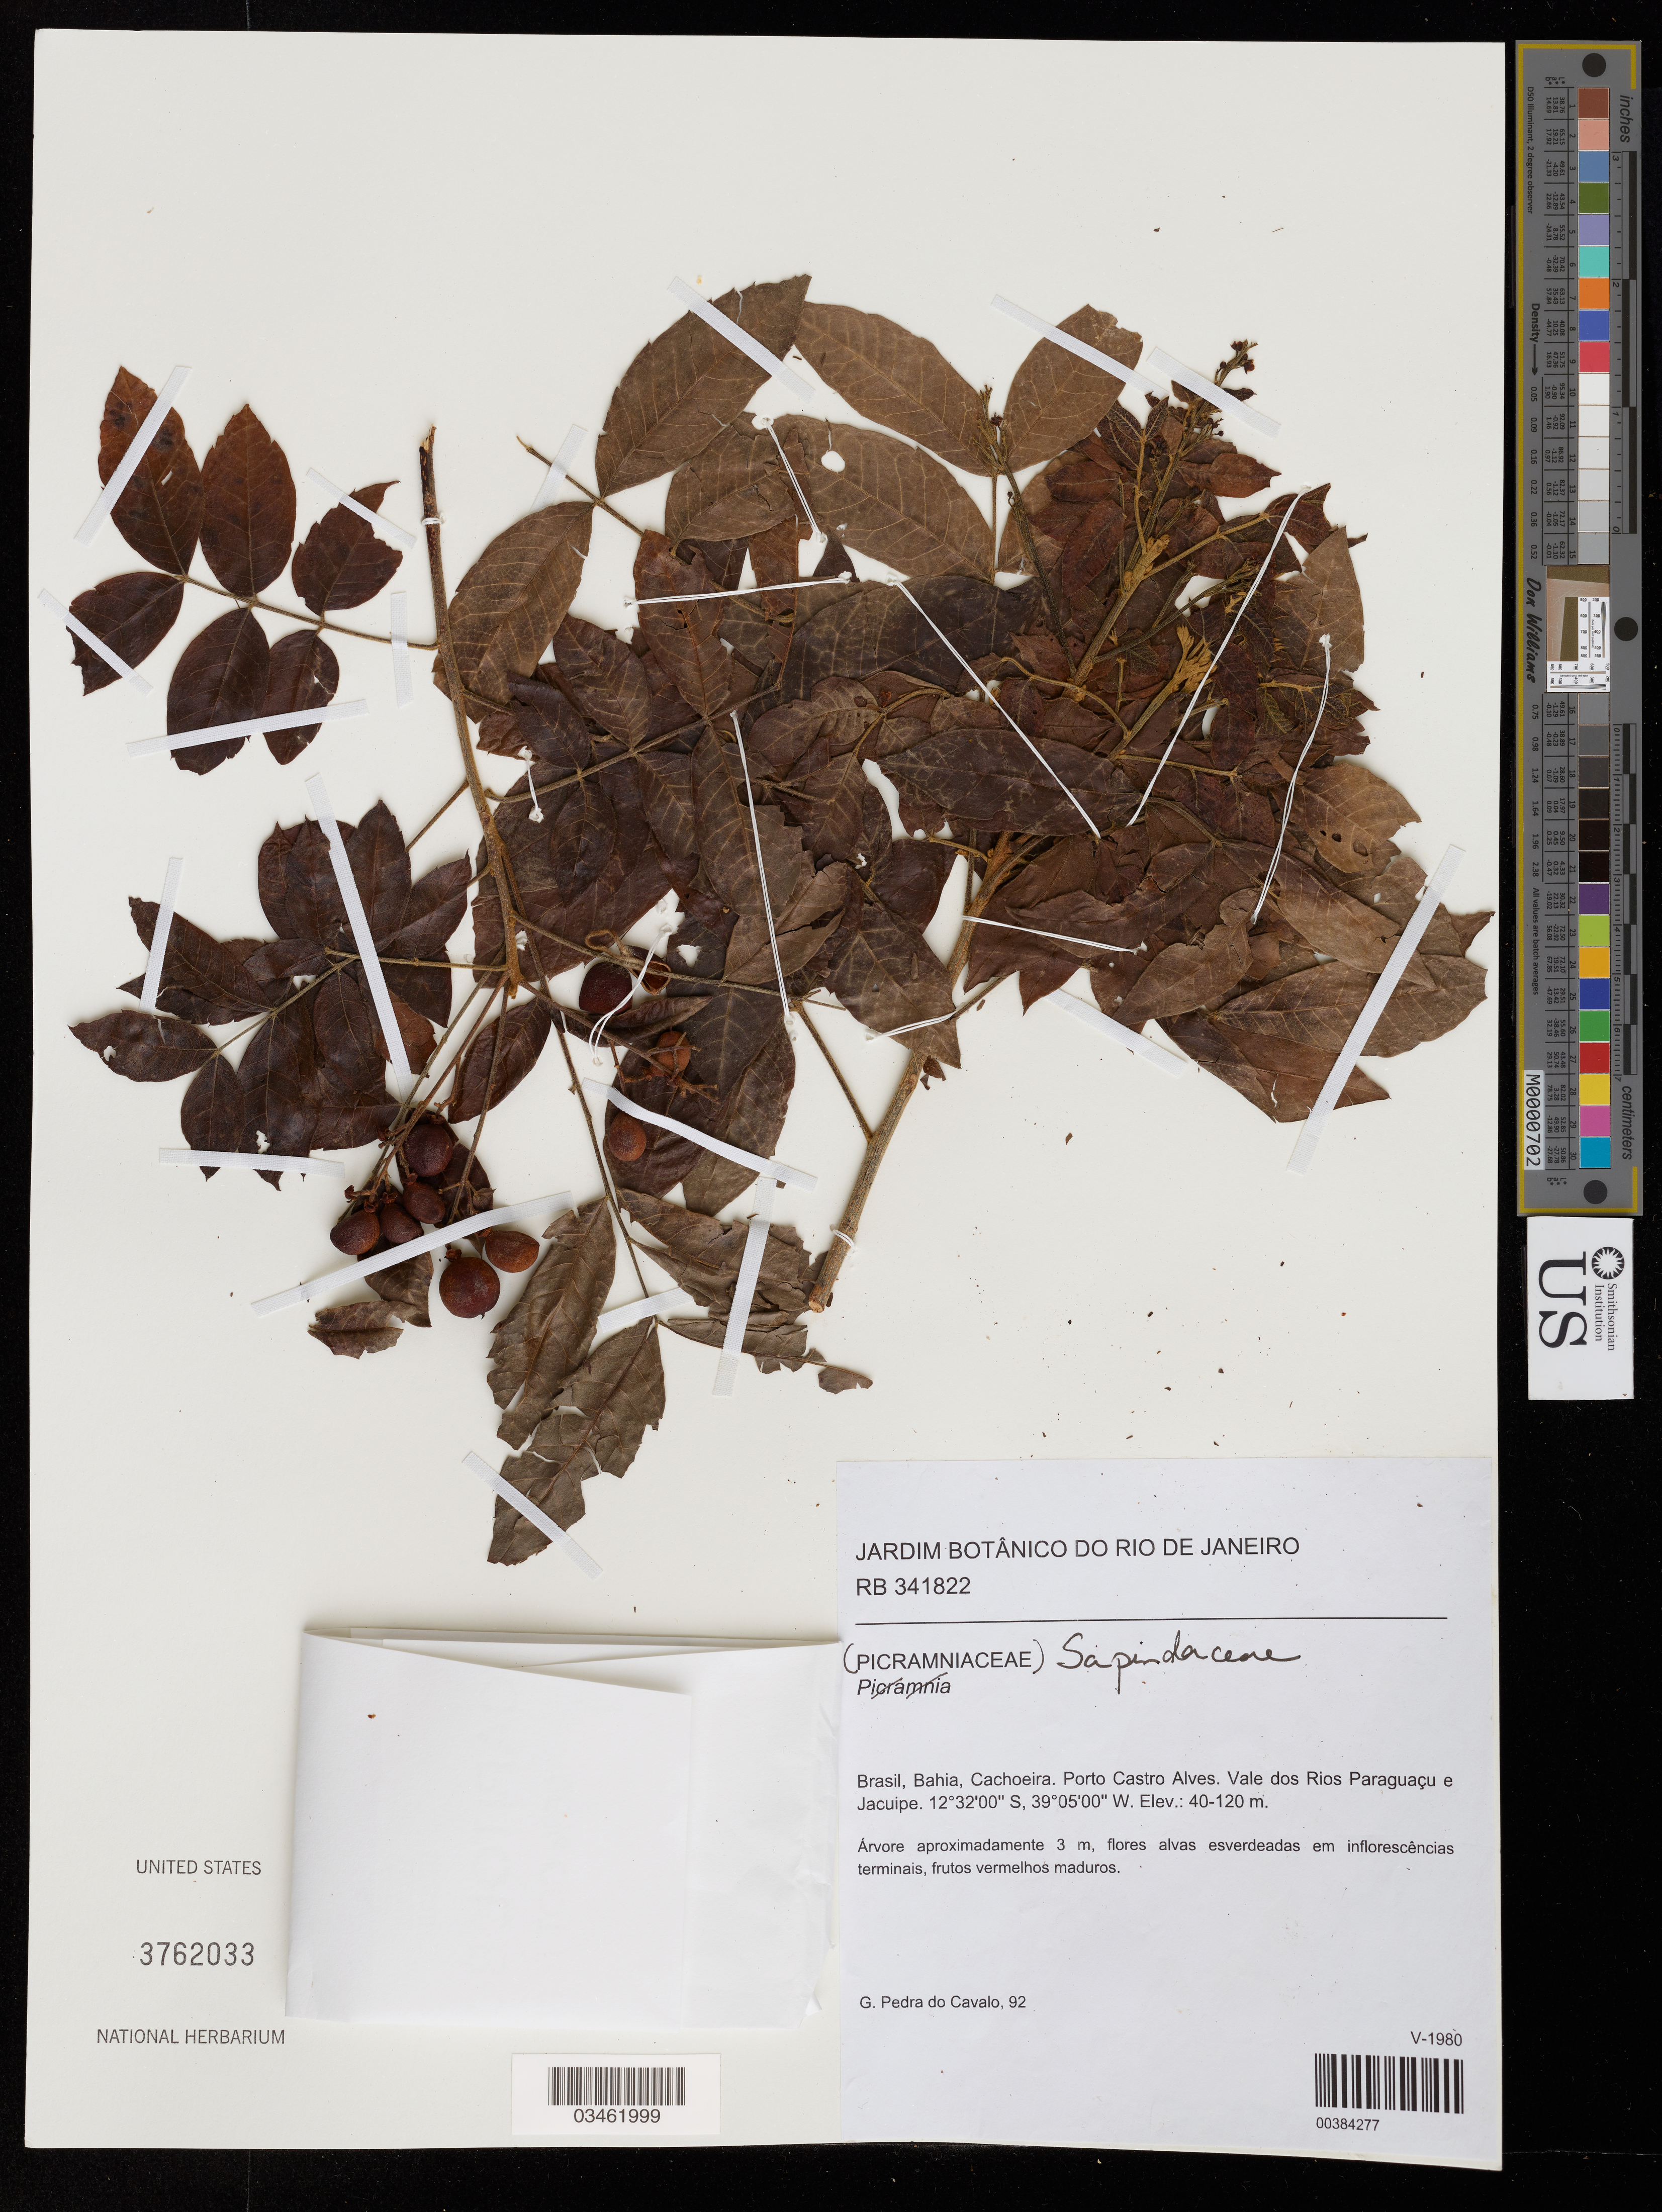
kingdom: Plantae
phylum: Tracheophyta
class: Magnoliopsida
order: Sapindales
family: Sapindaceae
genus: Averrhoidium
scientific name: Averrhoidium gardnerianum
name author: Baill.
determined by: Acevedo-Rodriguez, P., (US), Smithsonian Institution - National Museum of Natural History (UNITED STATES)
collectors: G. Pedra do Cavalo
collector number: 92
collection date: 1980-05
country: Brazil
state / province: Bahia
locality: Cachoeira. Porto Castro Alves. Vale dos Rios Paraguaçu e Jacuipe.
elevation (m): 40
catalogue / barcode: US 3762033